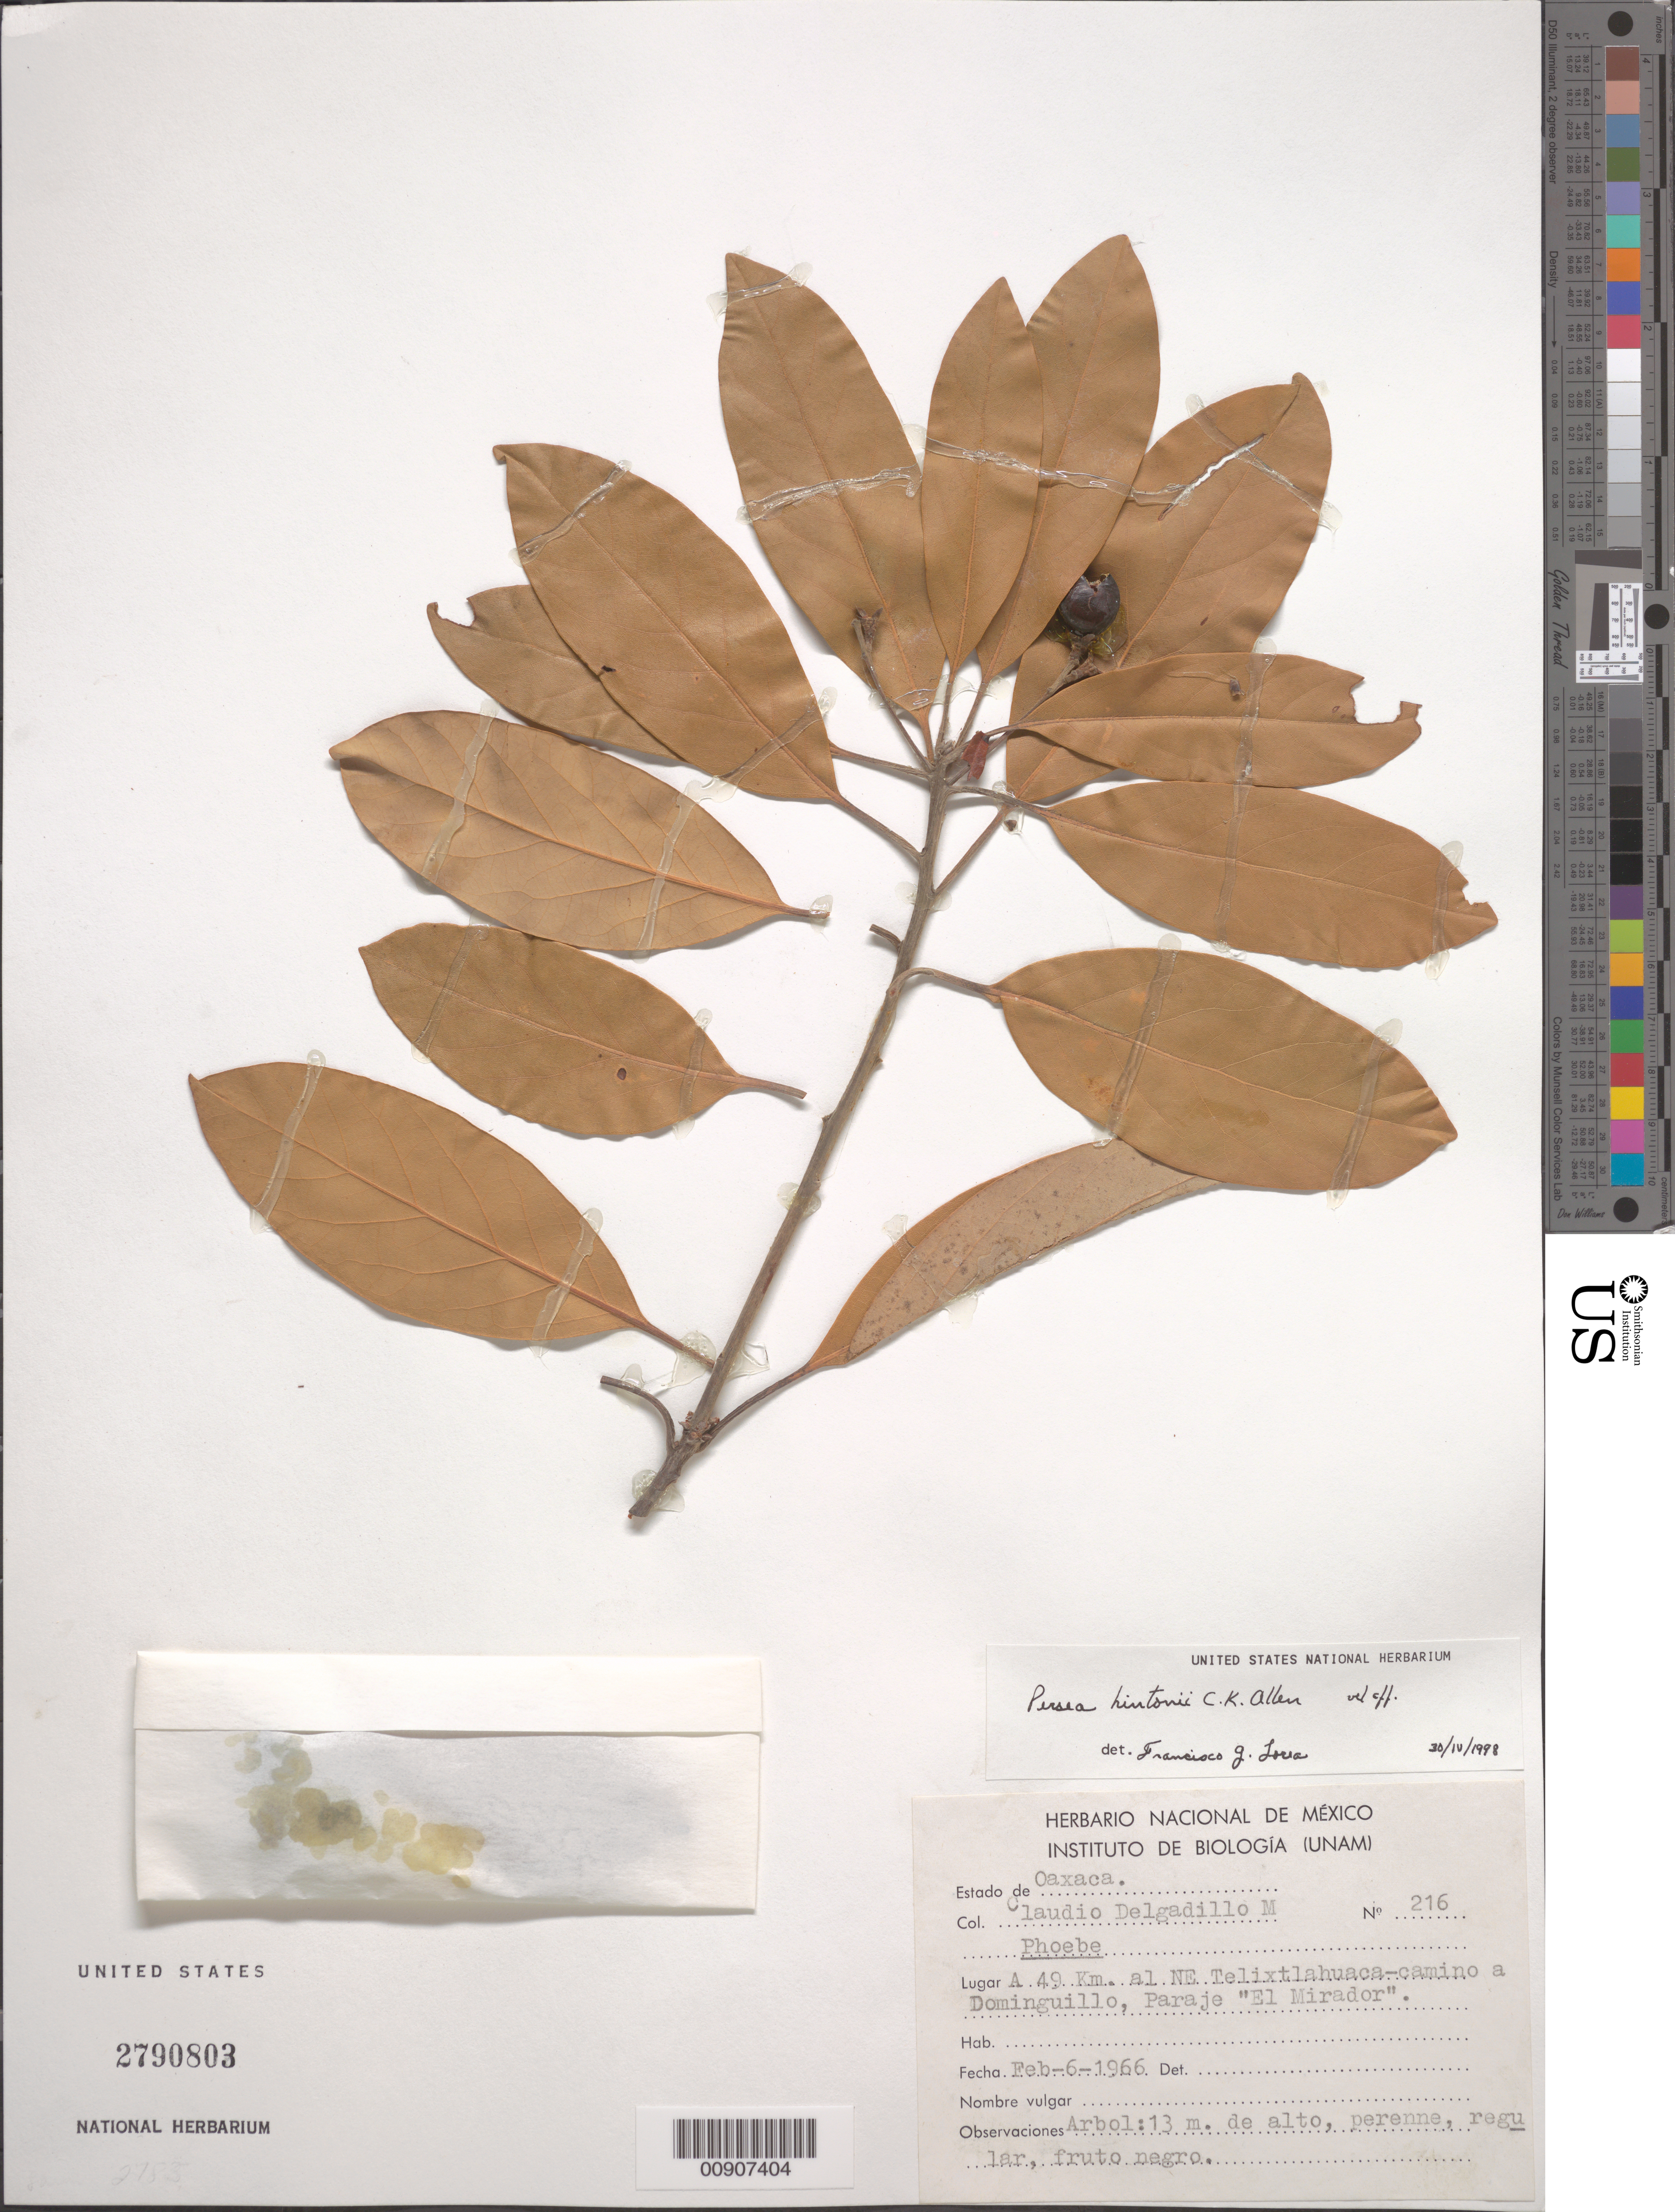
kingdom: Plantae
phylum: Tracheophyta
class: Magnoliopsida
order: Laurales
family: Lauraceae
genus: Persea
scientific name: Persea hintonii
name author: C.K. Allen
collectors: C. Delgadillo-m.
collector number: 216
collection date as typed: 06 Feb 1966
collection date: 1966-02-06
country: Mexico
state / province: Oaxaca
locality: Estado de Oaxaca: A 49 km. al NE Telixtlahuaca - camino a Dominguillo, Paraje "El Mirador".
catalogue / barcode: US 2790803